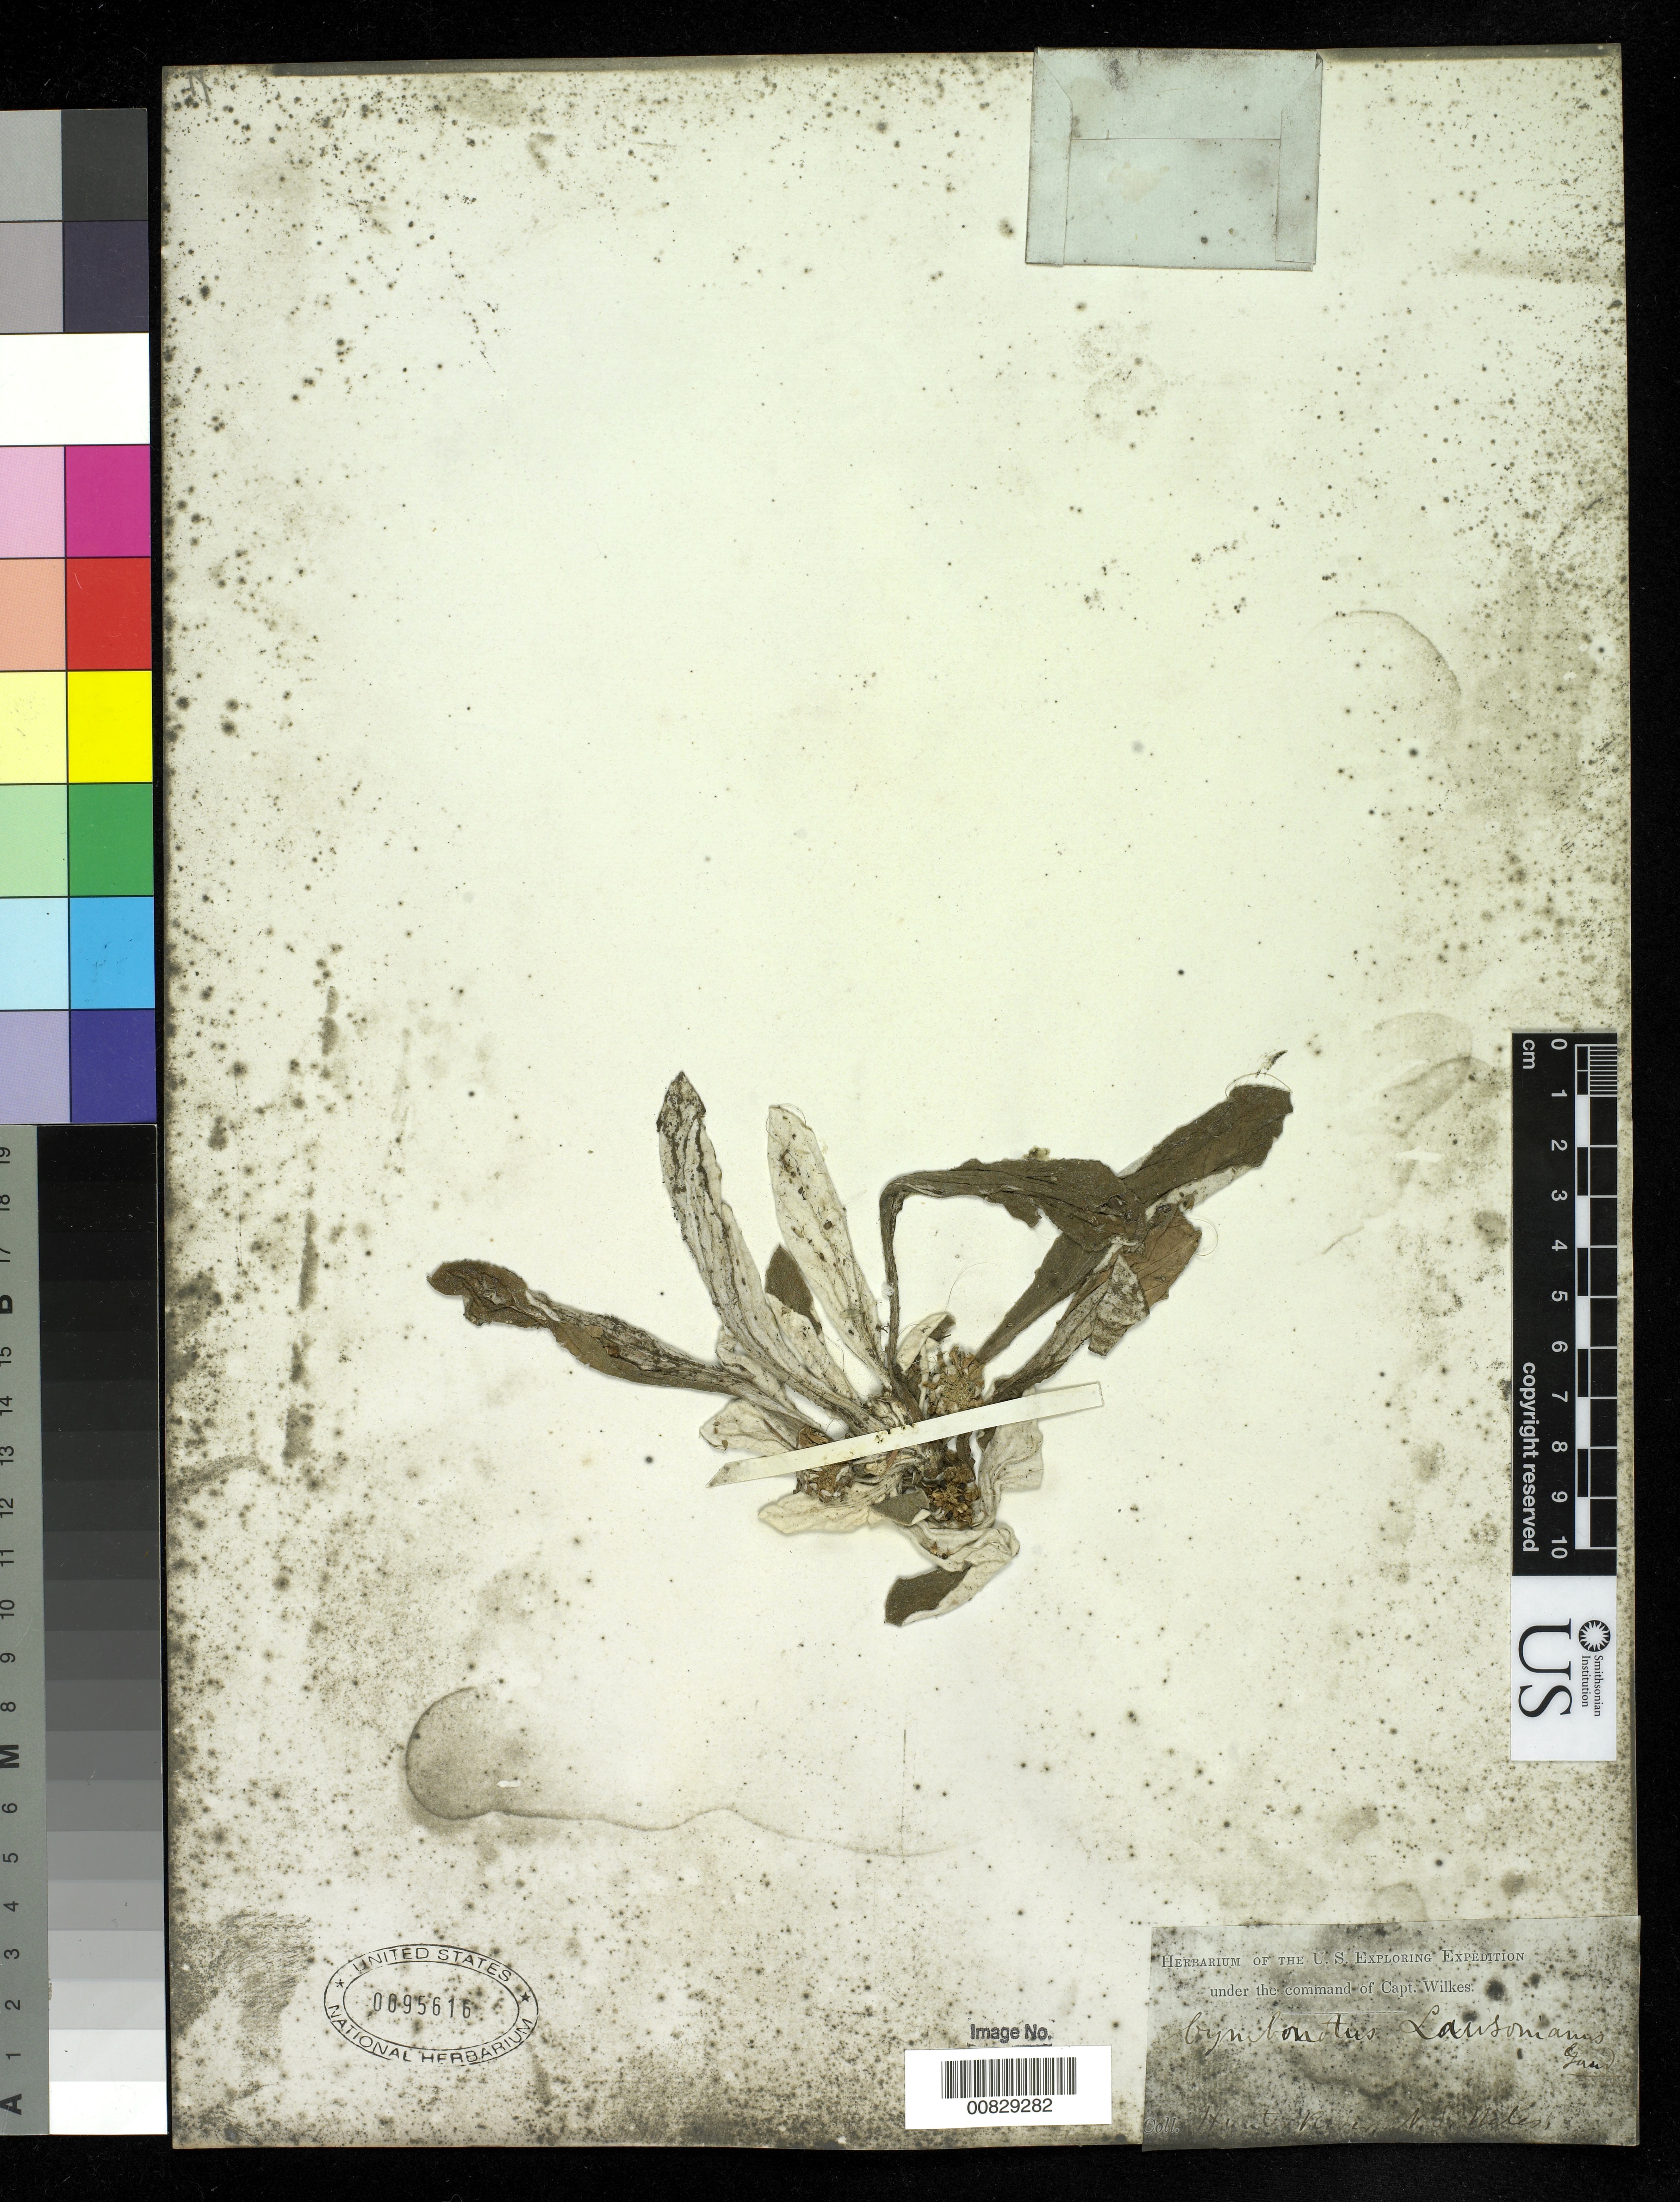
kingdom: Plantae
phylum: Tracheophyta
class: Magnoliopsida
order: Asterales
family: Asteraceae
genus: Cymbonotus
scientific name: Cymbonotus lawsonianus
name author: Gaudich.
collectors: Wilkes Explor. Exped.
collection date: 1838/1842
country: Australia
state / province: New South Wales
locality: Hunter's River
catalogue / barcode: US 95616